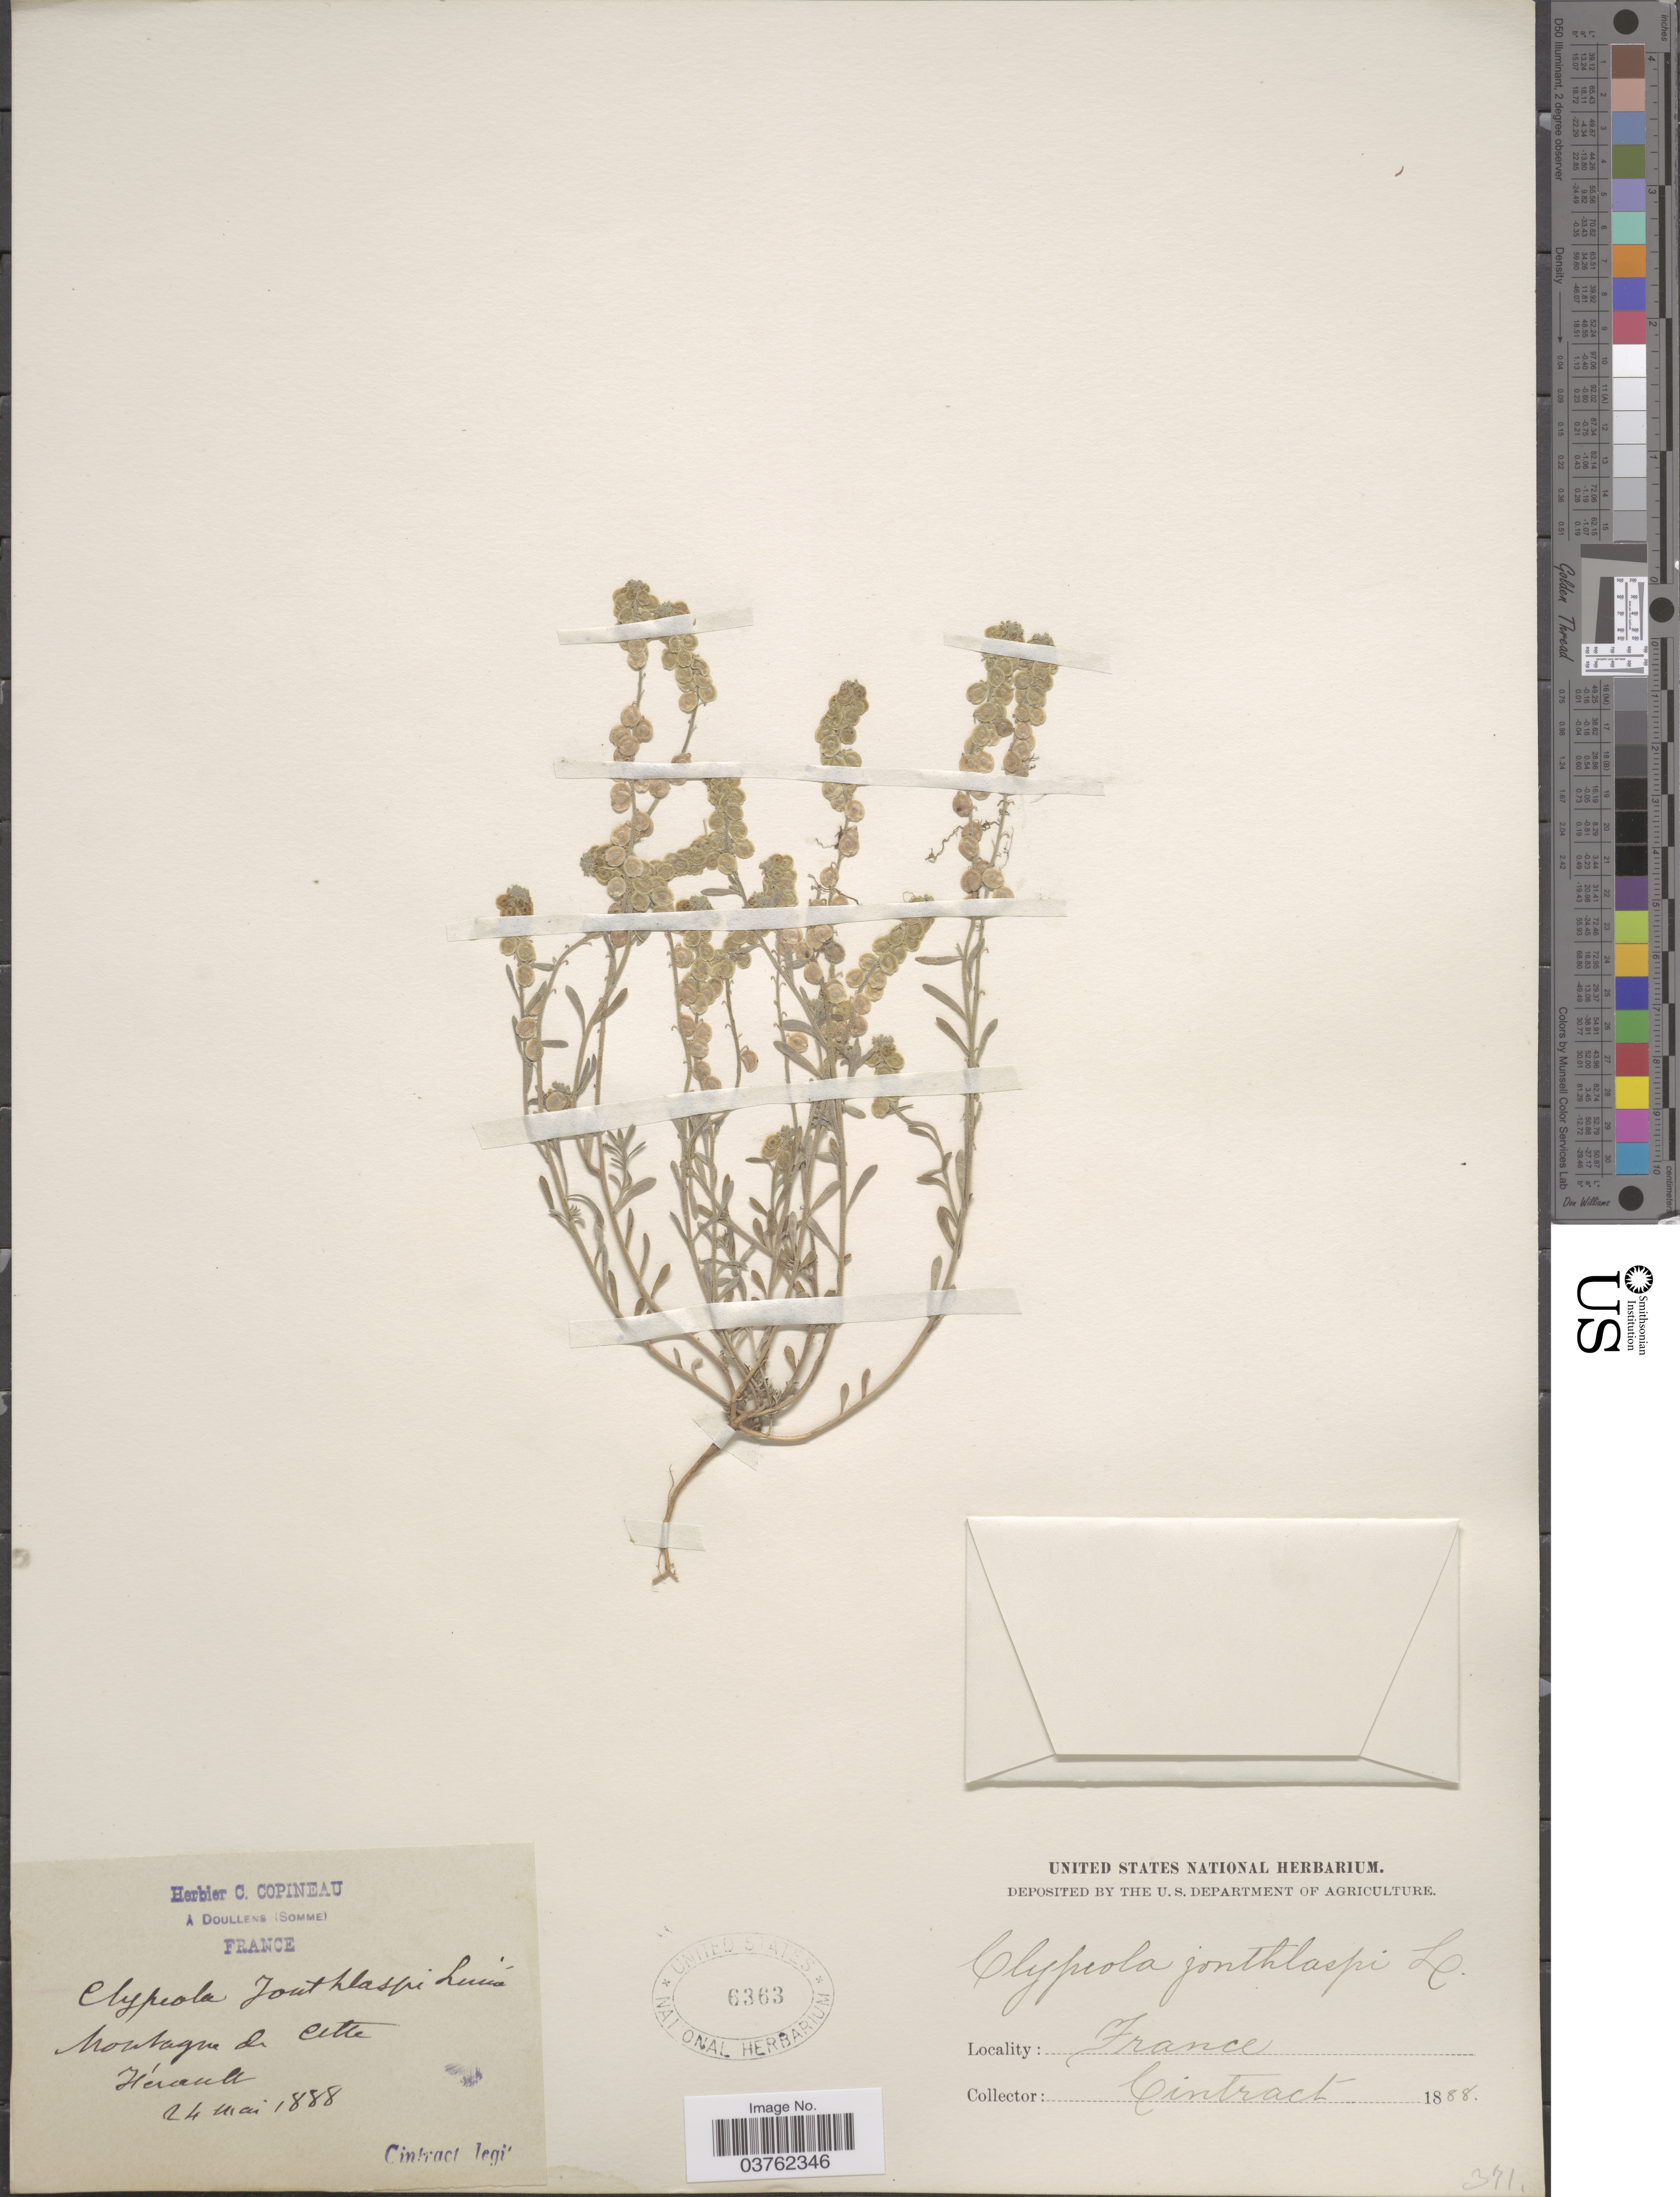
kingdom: Plantae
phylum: Tracheophyta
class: Magnoliopsida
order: Brassicales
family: Brassicaceae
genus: Clypeola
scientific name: Clypeola jonthlaspi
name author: L.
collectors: Cintract, --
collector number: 371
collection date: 1888-05-24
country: France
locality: Montagne de Cette, Hérault.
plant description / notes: Corrected "Montagne de Atte, Hérault" to "Montagne de Cette, Hérault."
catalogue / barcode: US 6363